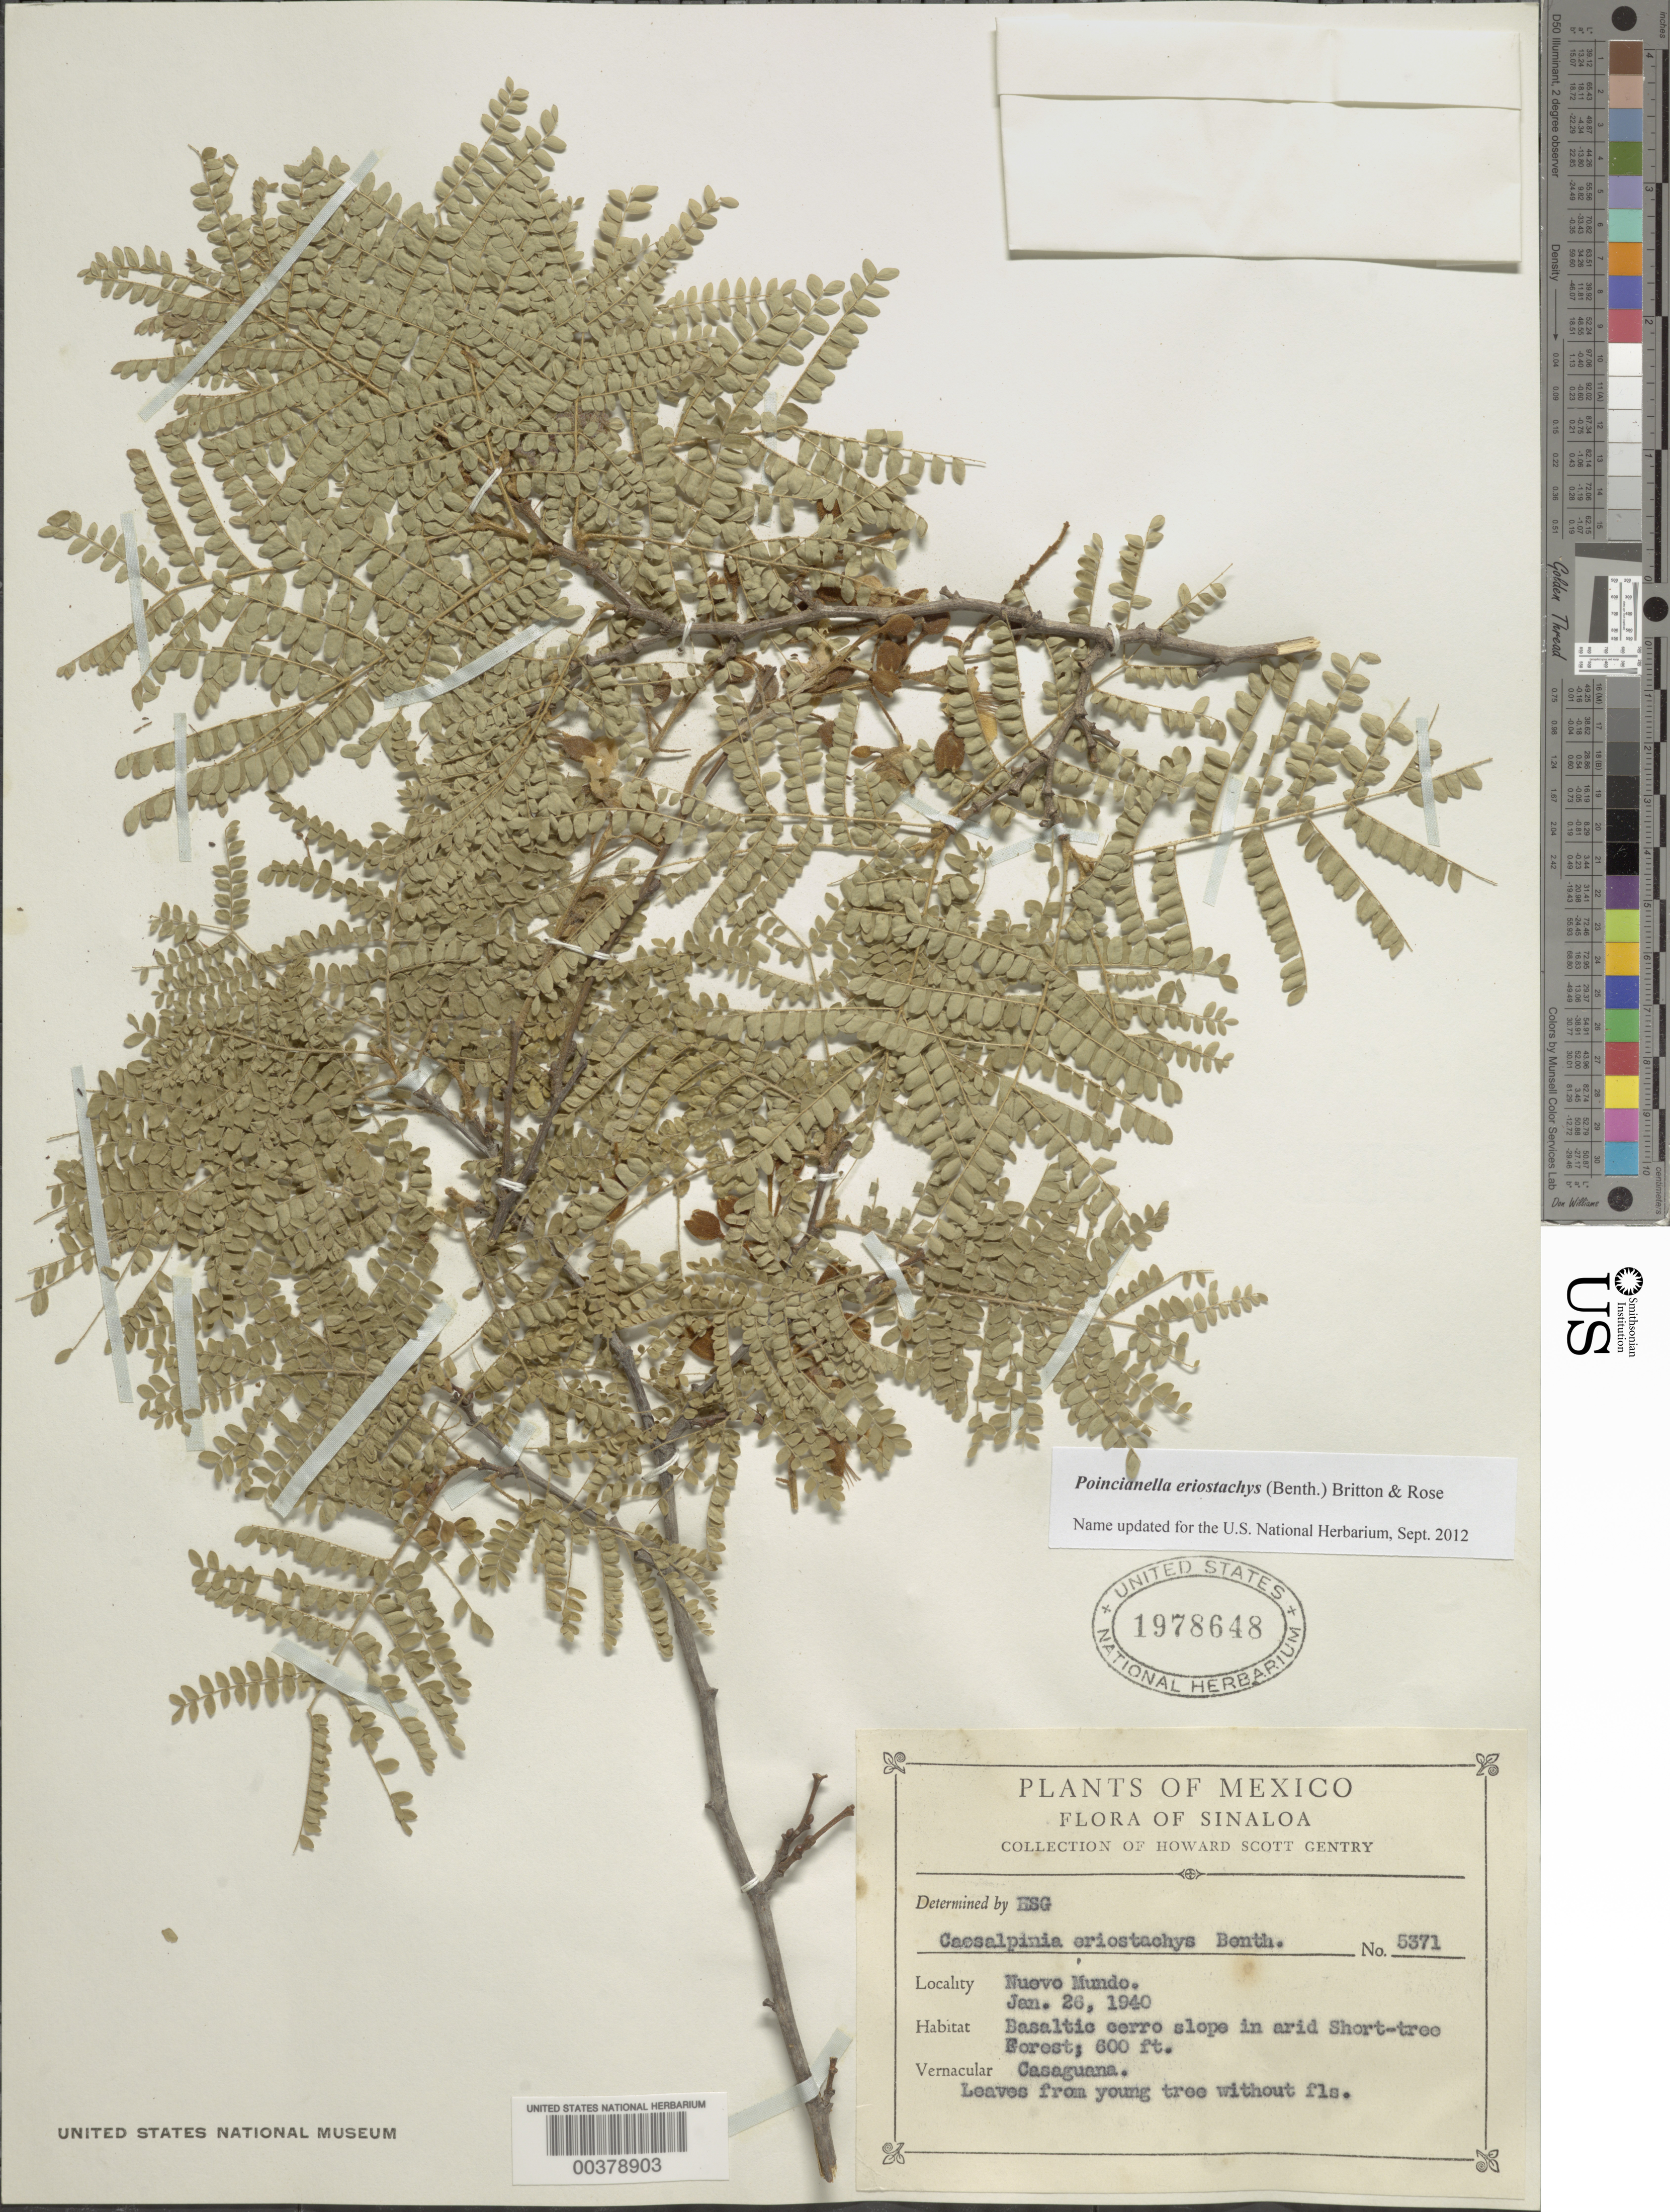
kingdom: Plantae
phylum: Tracheophyta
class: Magnoliopsida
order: Fabales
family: Fabaceae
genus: Cenostigma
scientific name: Cenostigma eriostachys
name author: (Benth.) Gagnon & G.P. Lewis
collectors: H. S. Gentry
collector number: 5371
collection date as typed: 26 Jan 1940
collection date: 1940-01-26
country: Mexico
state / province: Sinaloa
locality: Nuevo mundo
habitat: Basaltic cerro slope in arid short tree forest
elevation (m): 183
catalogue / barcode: US 1978648